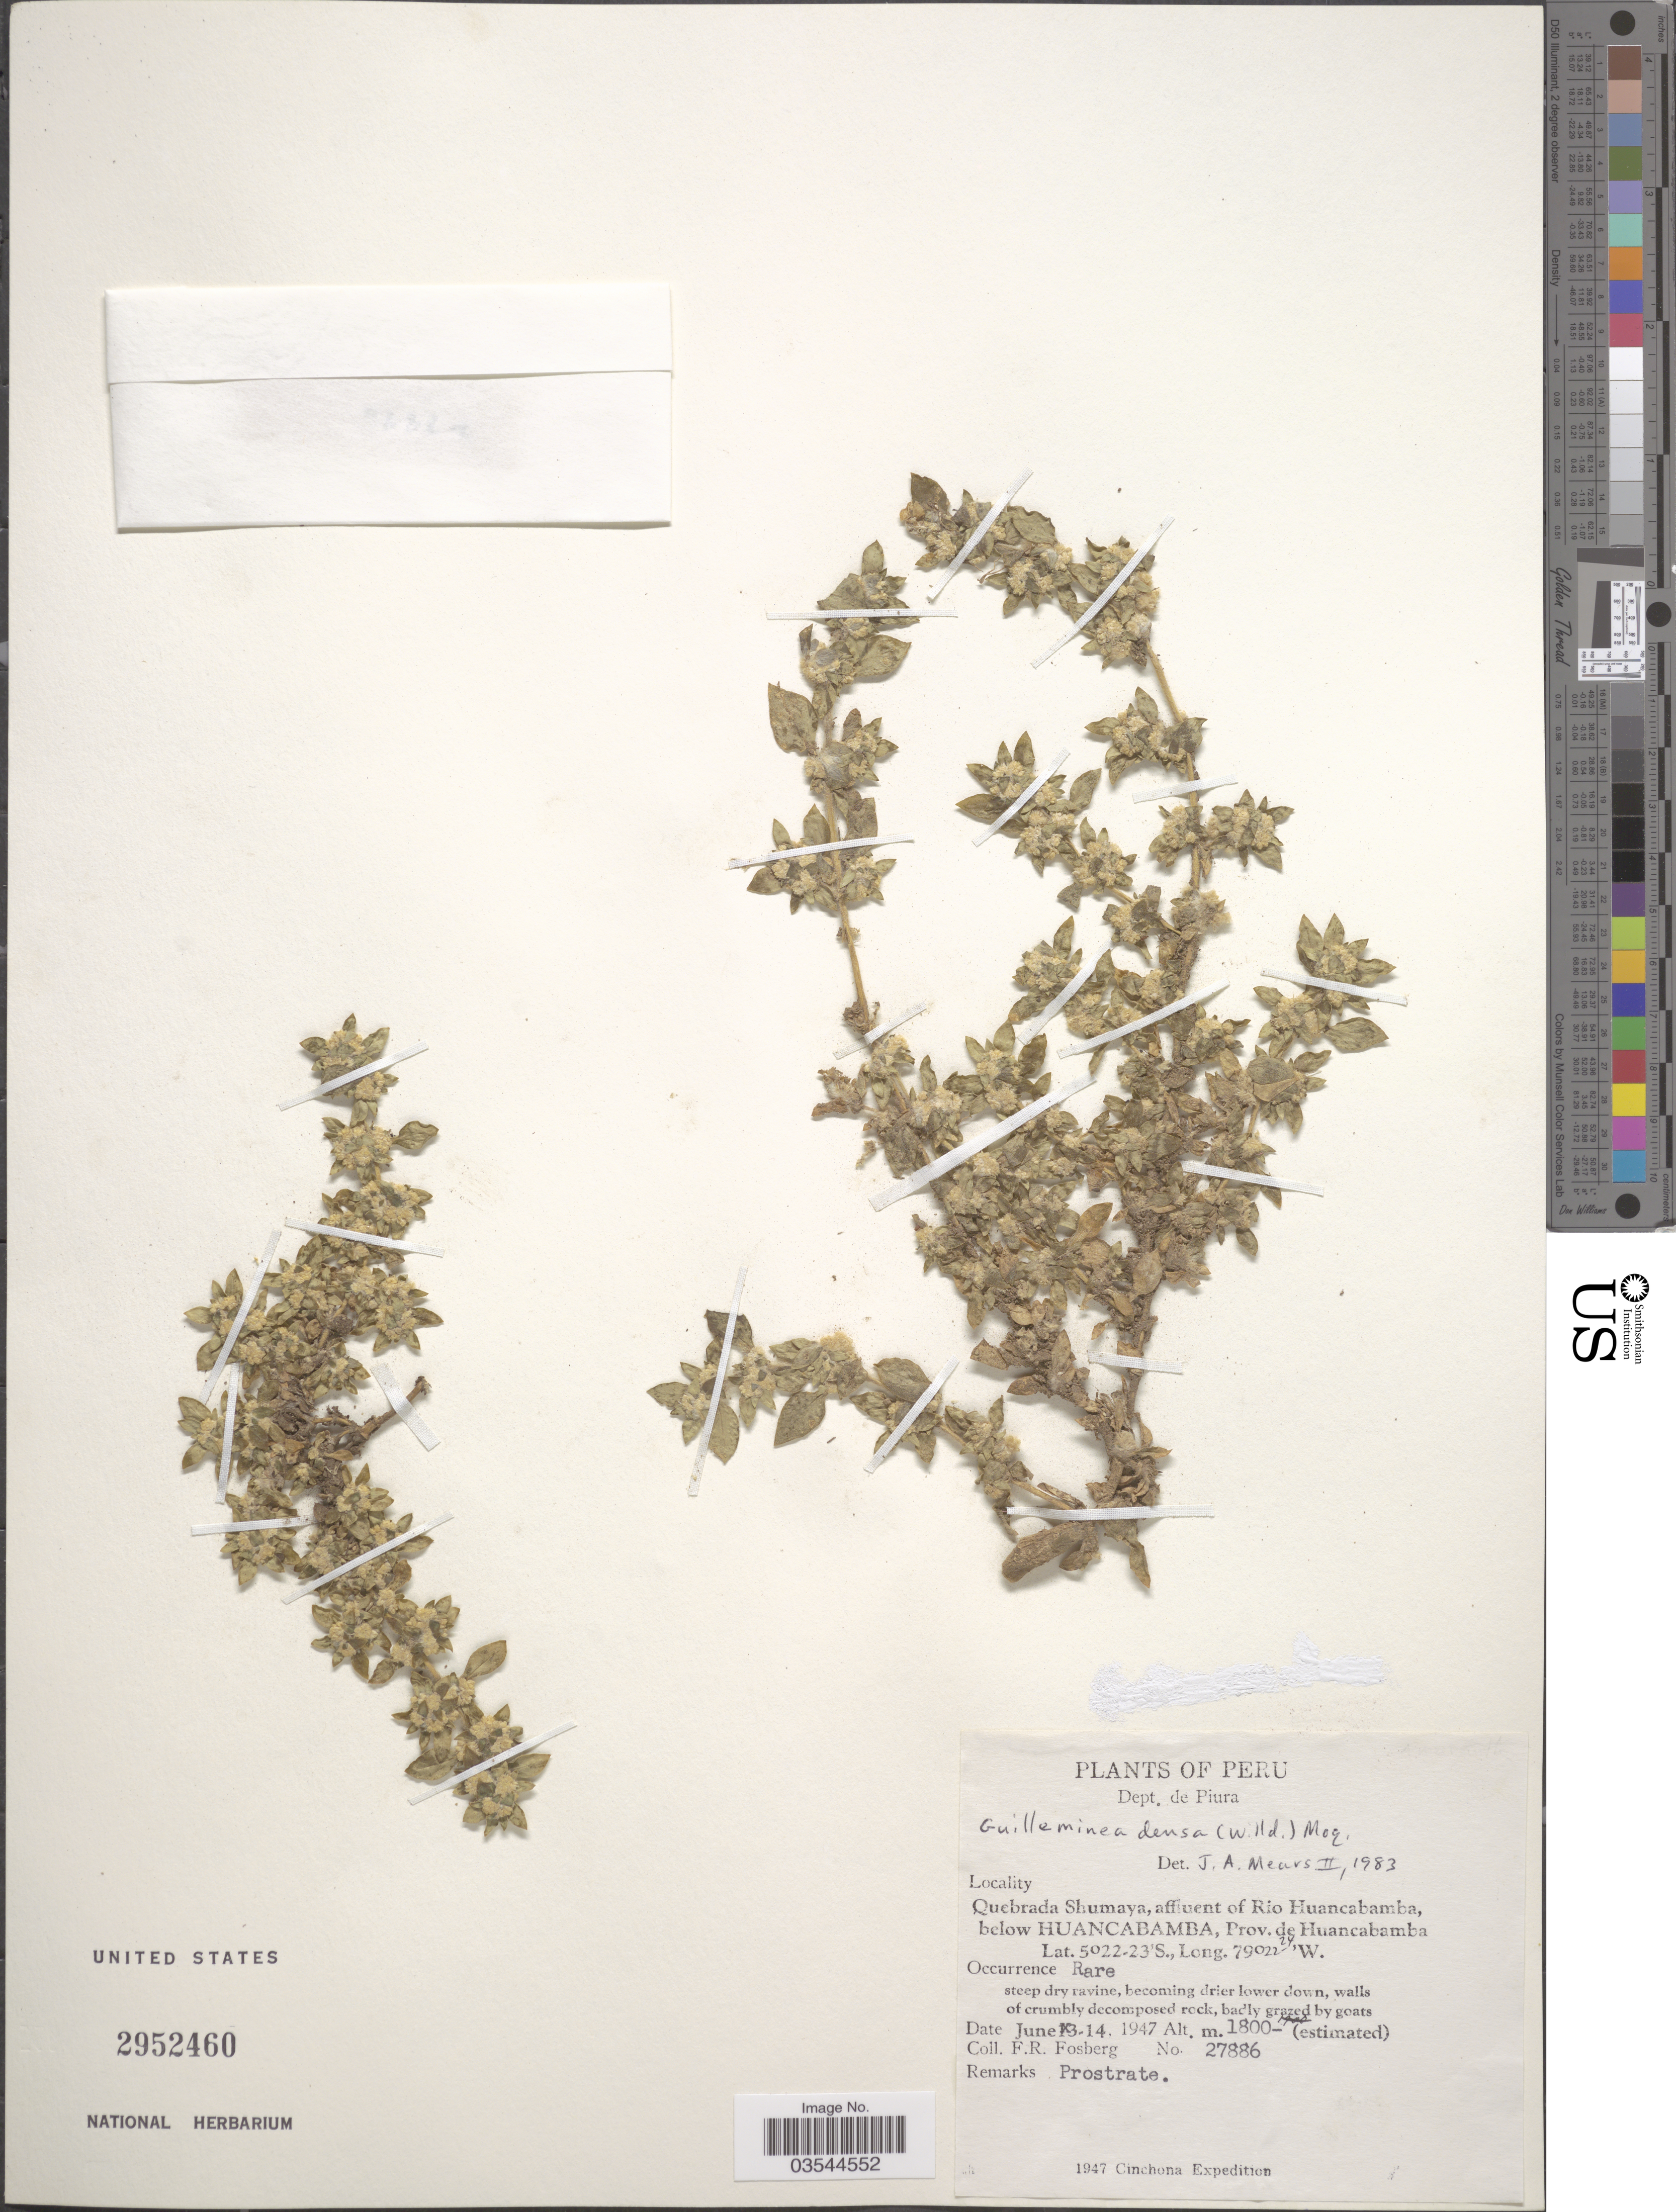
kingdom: Plantae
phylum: Tracheophyta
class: Magnoliopsida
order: Caryophyllales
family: Amaranthaceae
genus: Guilleminea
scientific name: Guilleminea densa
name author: (Humb. & Bonpl. ex Schult.) Moq.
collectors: F. R. Fosberg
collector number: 27886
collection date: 1947-06-03/1947-06-14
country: Peru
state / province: Piura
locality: Dept. de Piura. Quebrada Shumaya, affluent of Rio Huancabamba, below Huancabamba, Prov. de Huancabamba.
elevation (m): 1800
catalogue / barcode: US 2952460